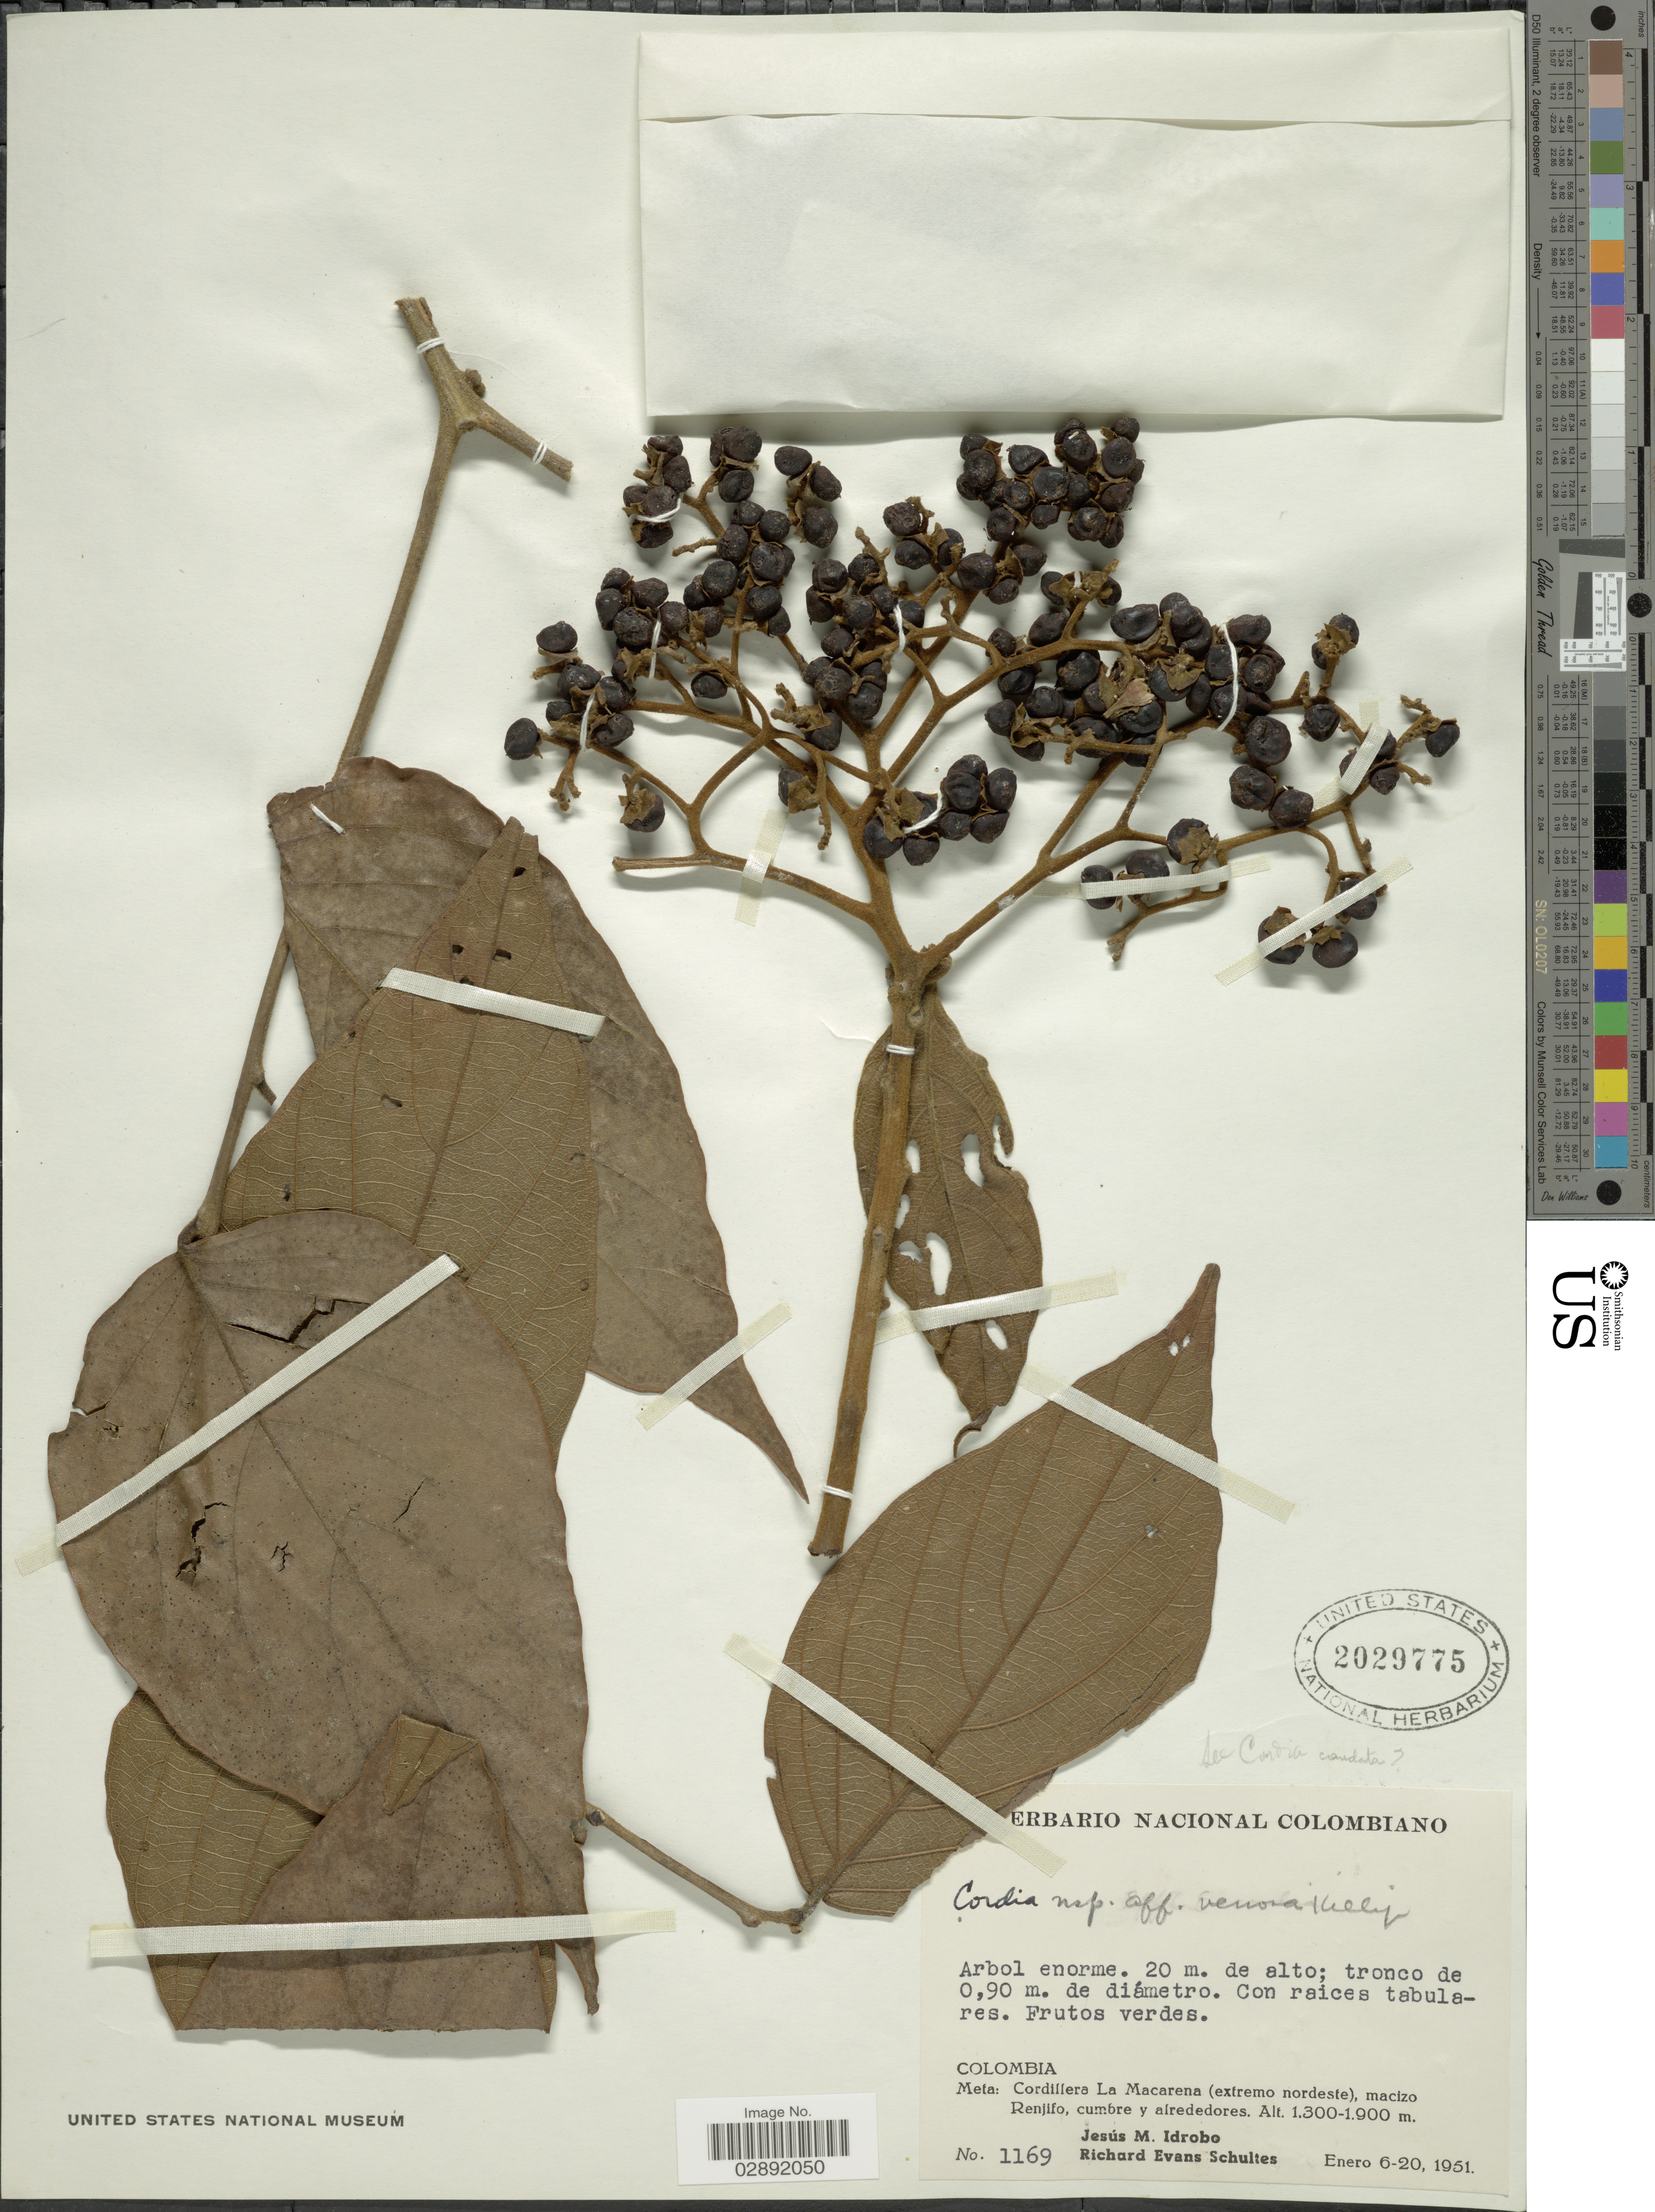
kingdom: Plantae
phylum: Tracheophyta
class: Magnoliopsida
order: Boraginales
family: Cordiaceae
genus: Cordia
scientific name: Cordia sp.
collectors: J. M. Idrobo & R. E. Schultes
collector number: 1169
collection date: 1951-01-06/1961-01-20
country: Colombia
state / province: Meta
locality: Cordillera La Macarena (extremo nordeste), macizo Renjifo, cumbre y alrededores.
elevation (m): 1300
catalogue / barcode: US 2029775